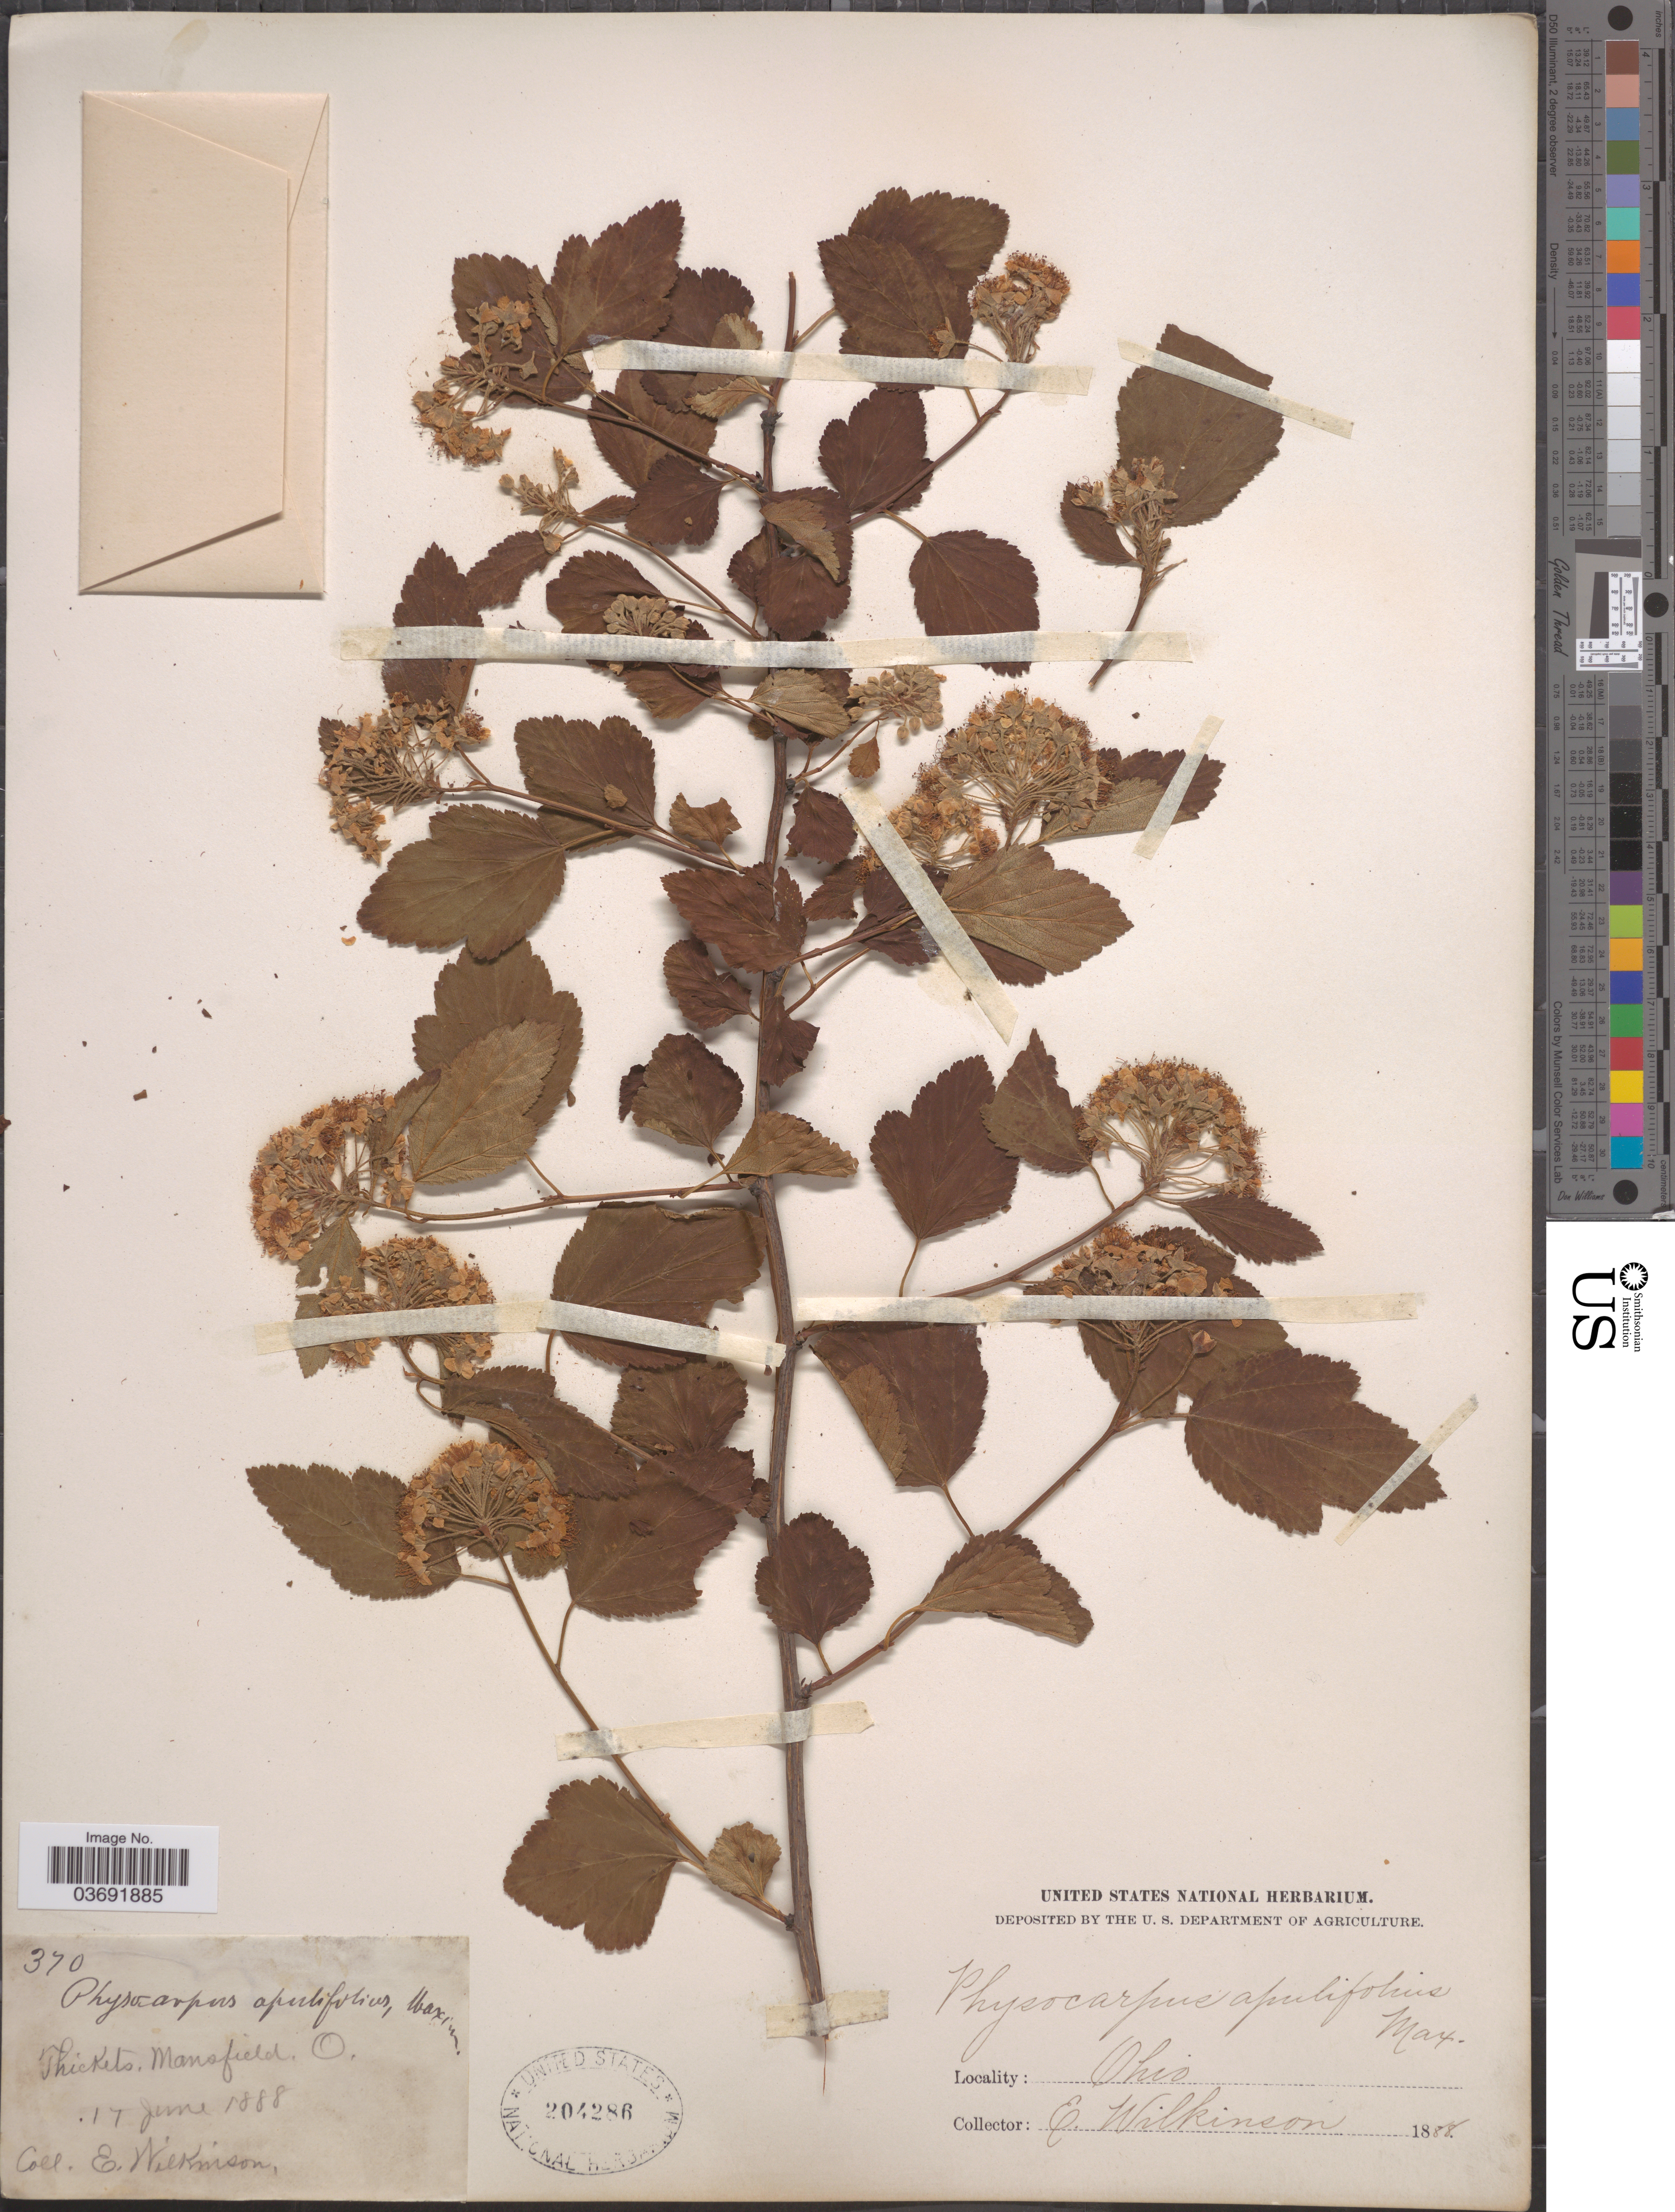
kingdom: Plantae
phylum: Tracheophyta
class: Magnoliopsida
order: Rosales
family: Rosaceae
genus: Physocarpus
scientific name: Physocarpus opulifolius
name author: (L.) Maxim.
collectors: E. Wilkinson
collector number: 370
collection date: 1888-06-17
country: United States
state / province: Ohio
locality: Thickets. Mansfield, O.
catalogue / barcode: US 204286